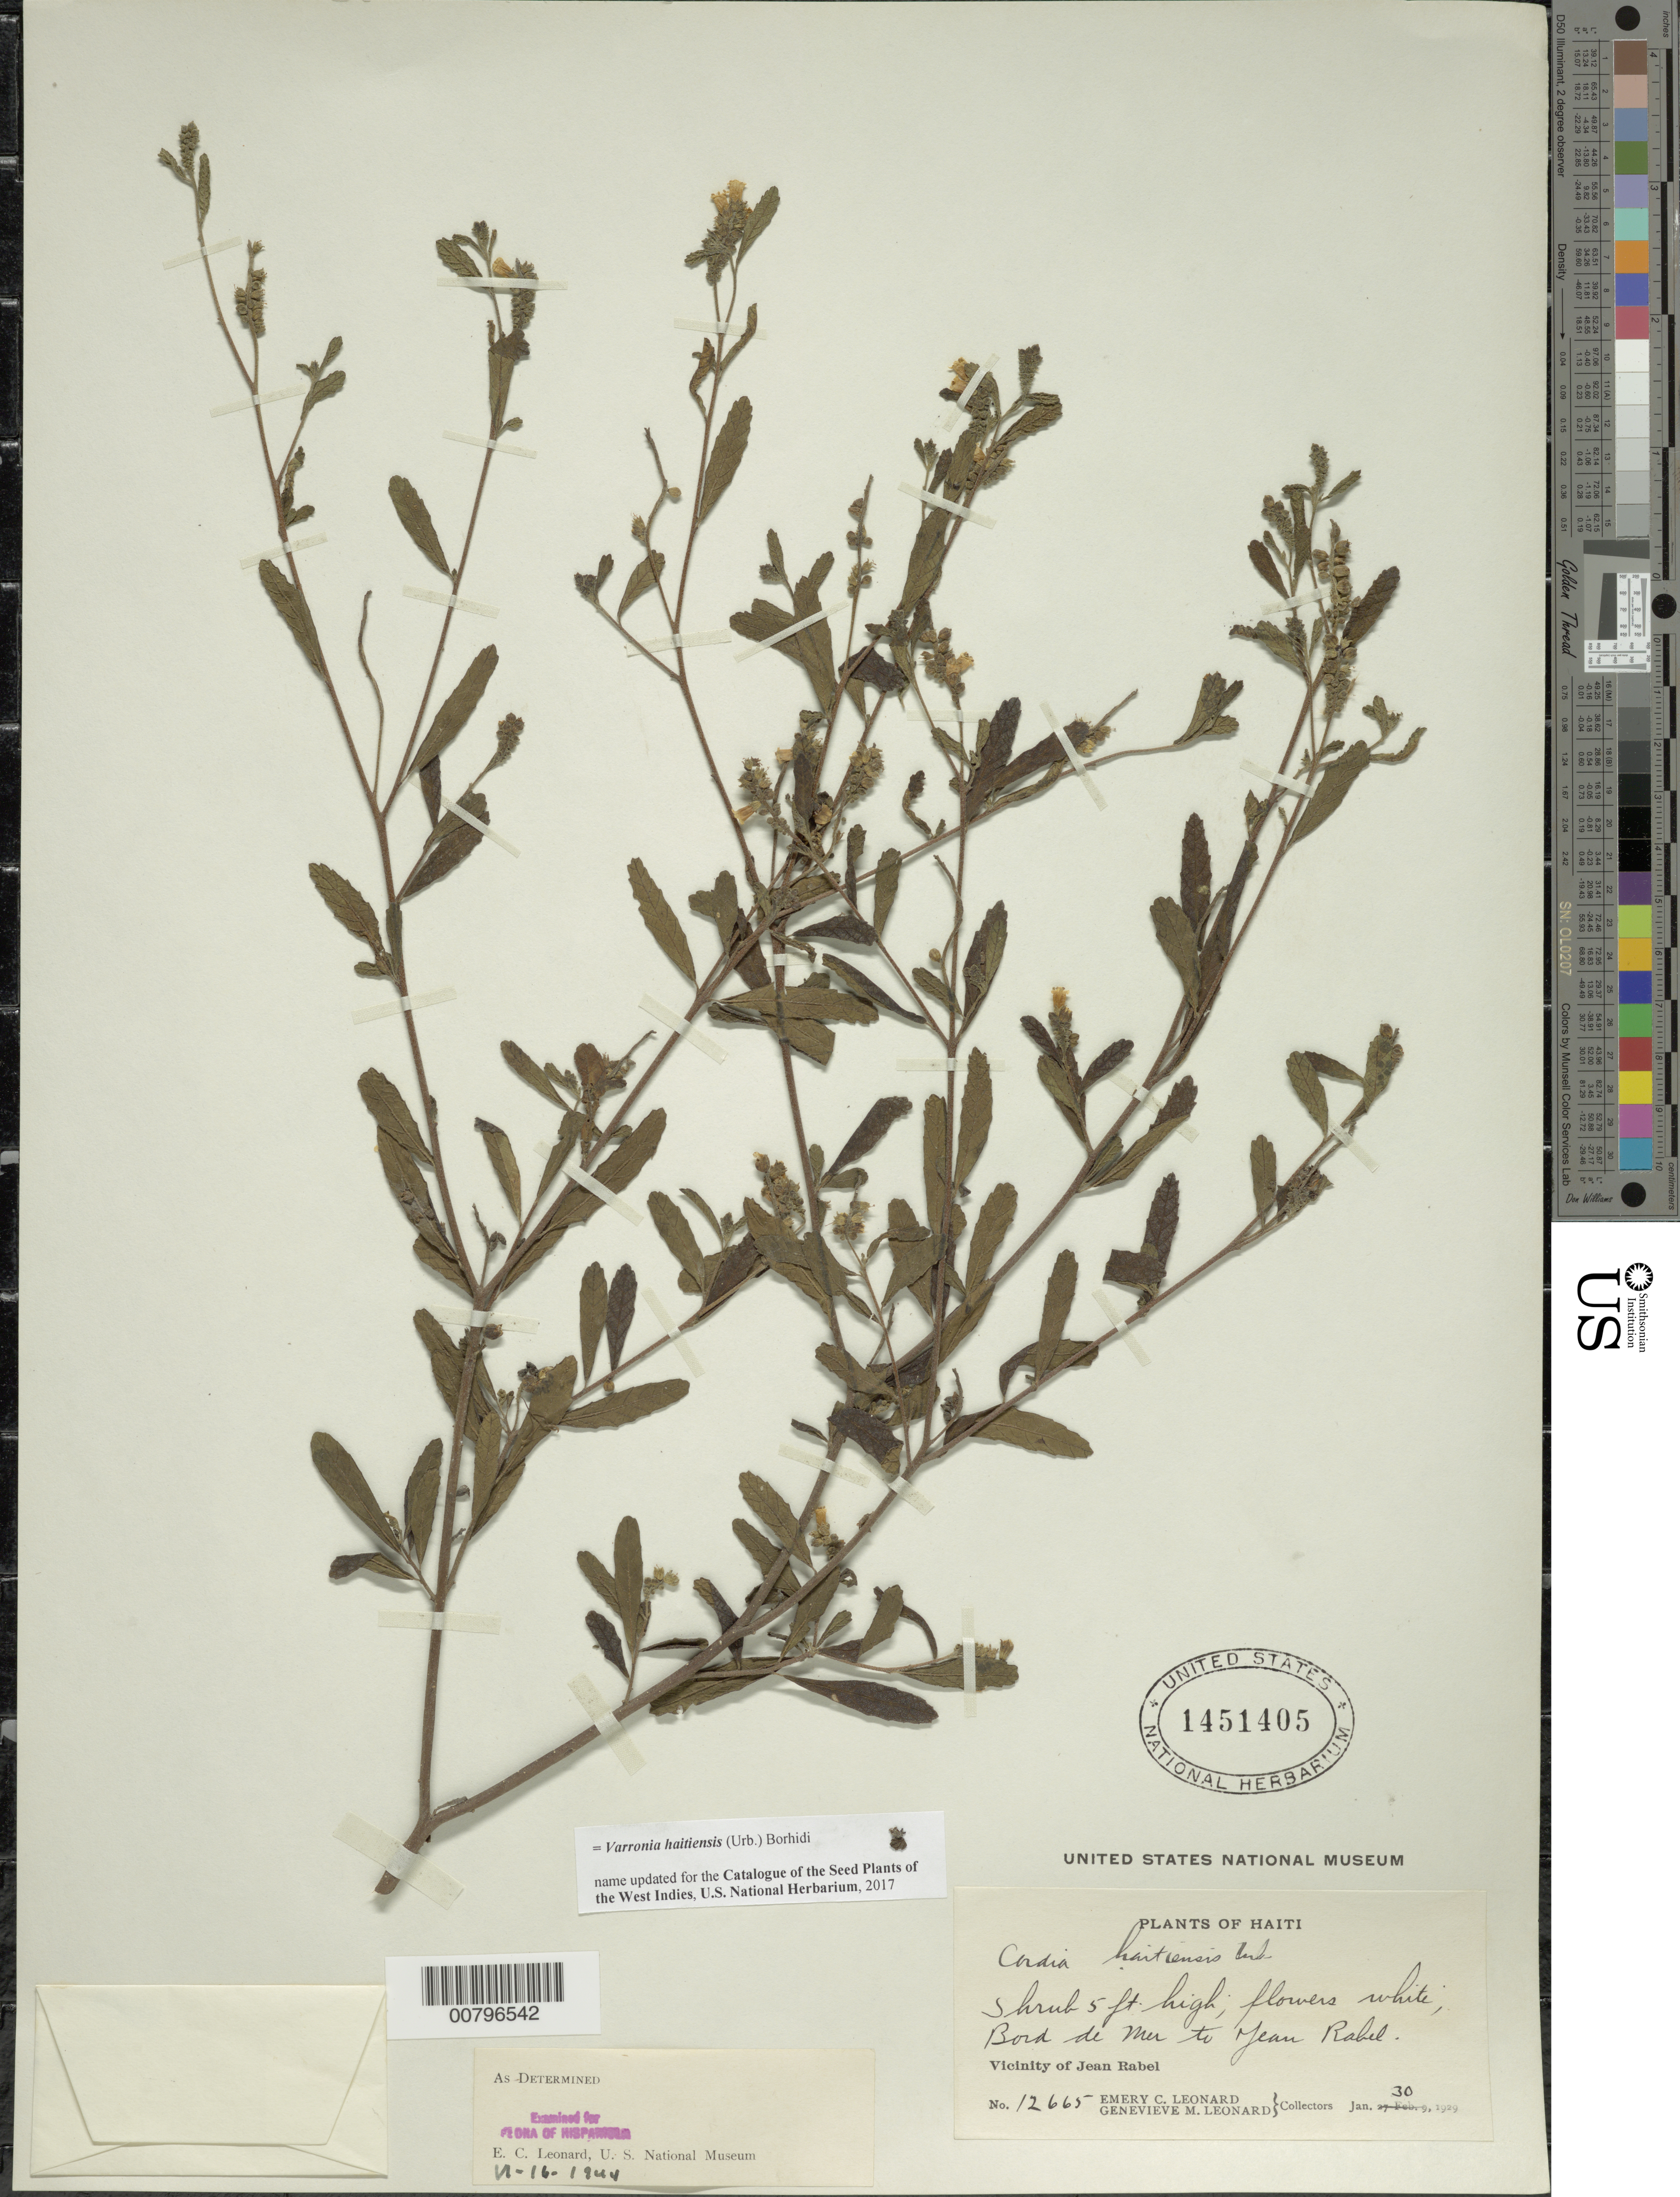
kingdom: Plantae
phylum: Tracheophyta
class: Magnoliopsida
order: Boraginales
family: Cordiaceae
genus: Varronia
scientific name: Varronia haitiensis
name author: (Urb.) Borhidi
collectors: E. C. Leonard & G. M. Leonard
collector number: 12665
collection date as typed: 30 Jan 1929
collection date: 1929-01-30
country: Haiti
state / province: Nord-Óuest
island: Hispaniola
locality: Vicinity of Jean Rabel, Bord de Mer to Jean Rabel.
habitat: Bord de mer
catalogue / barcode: US 1451405